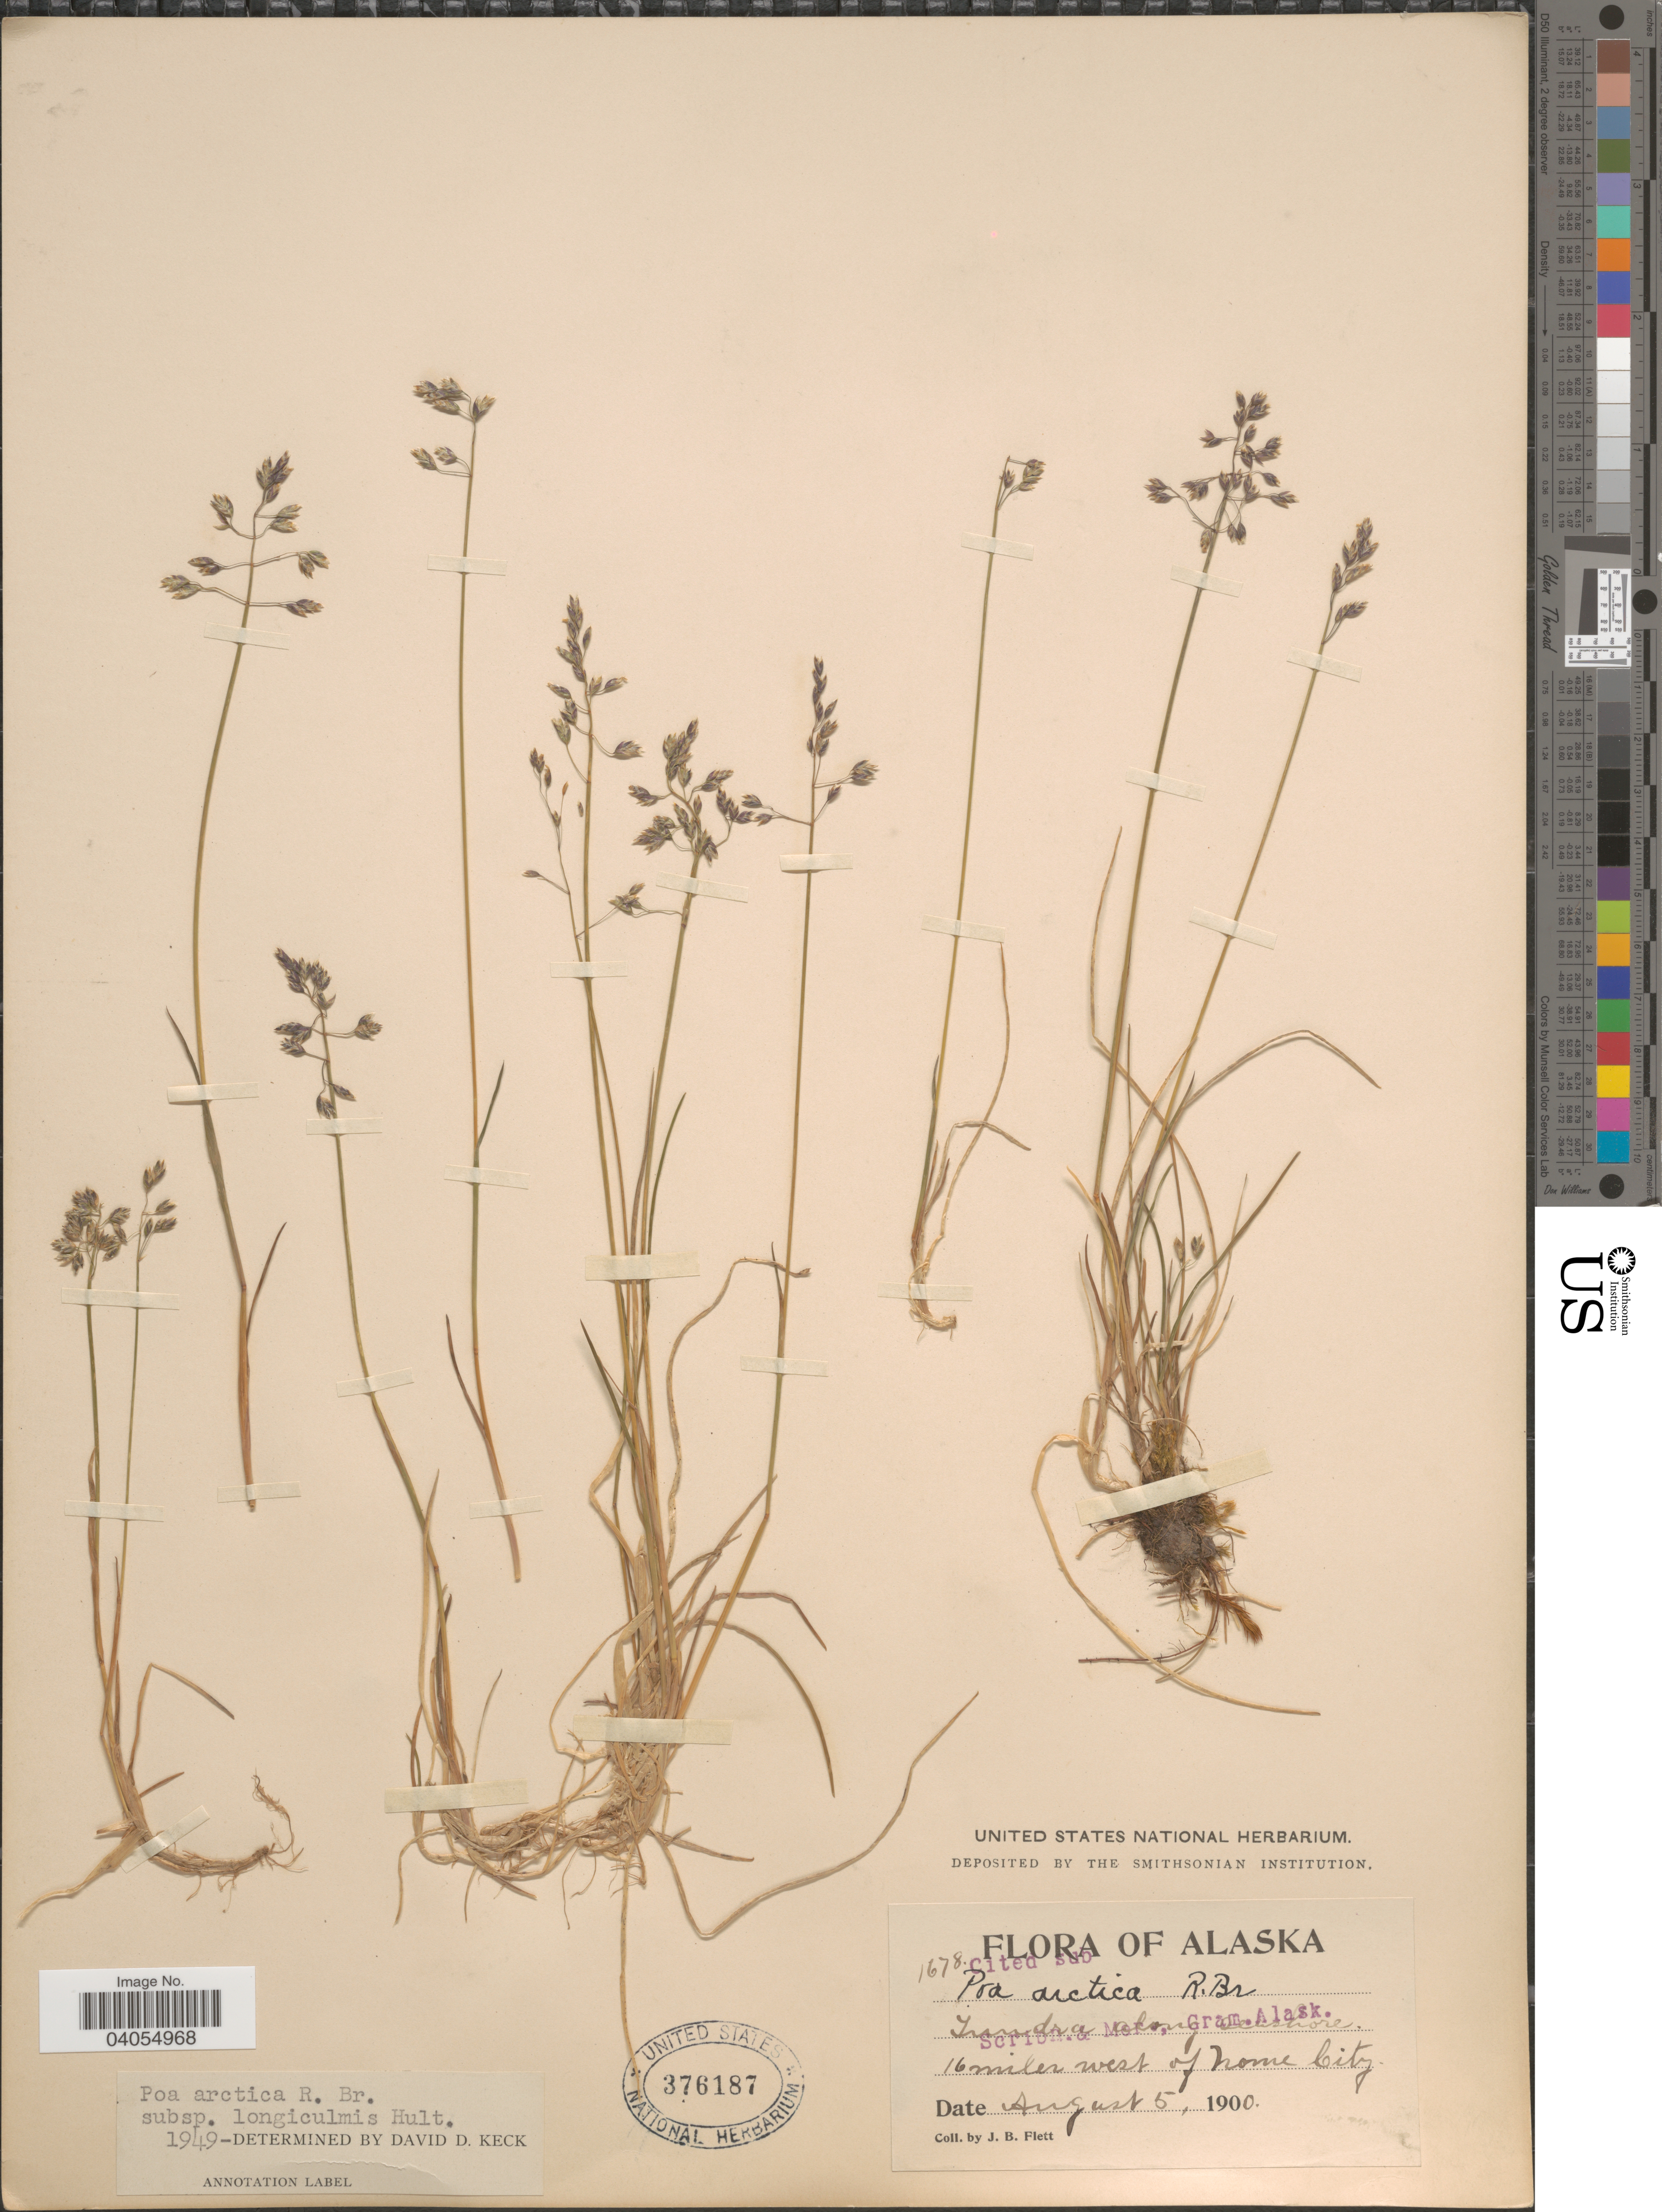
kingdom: Plantae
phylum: Tracheophyta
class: Liliopsida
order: Poales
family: Poaceae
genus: Poa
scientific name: Poa arctica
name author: R. Br.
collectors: J. Flett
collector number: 1678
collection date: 1900-08-05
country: United States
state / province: Alaska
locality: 16 miles west of Nome City.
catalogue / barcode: US 376187